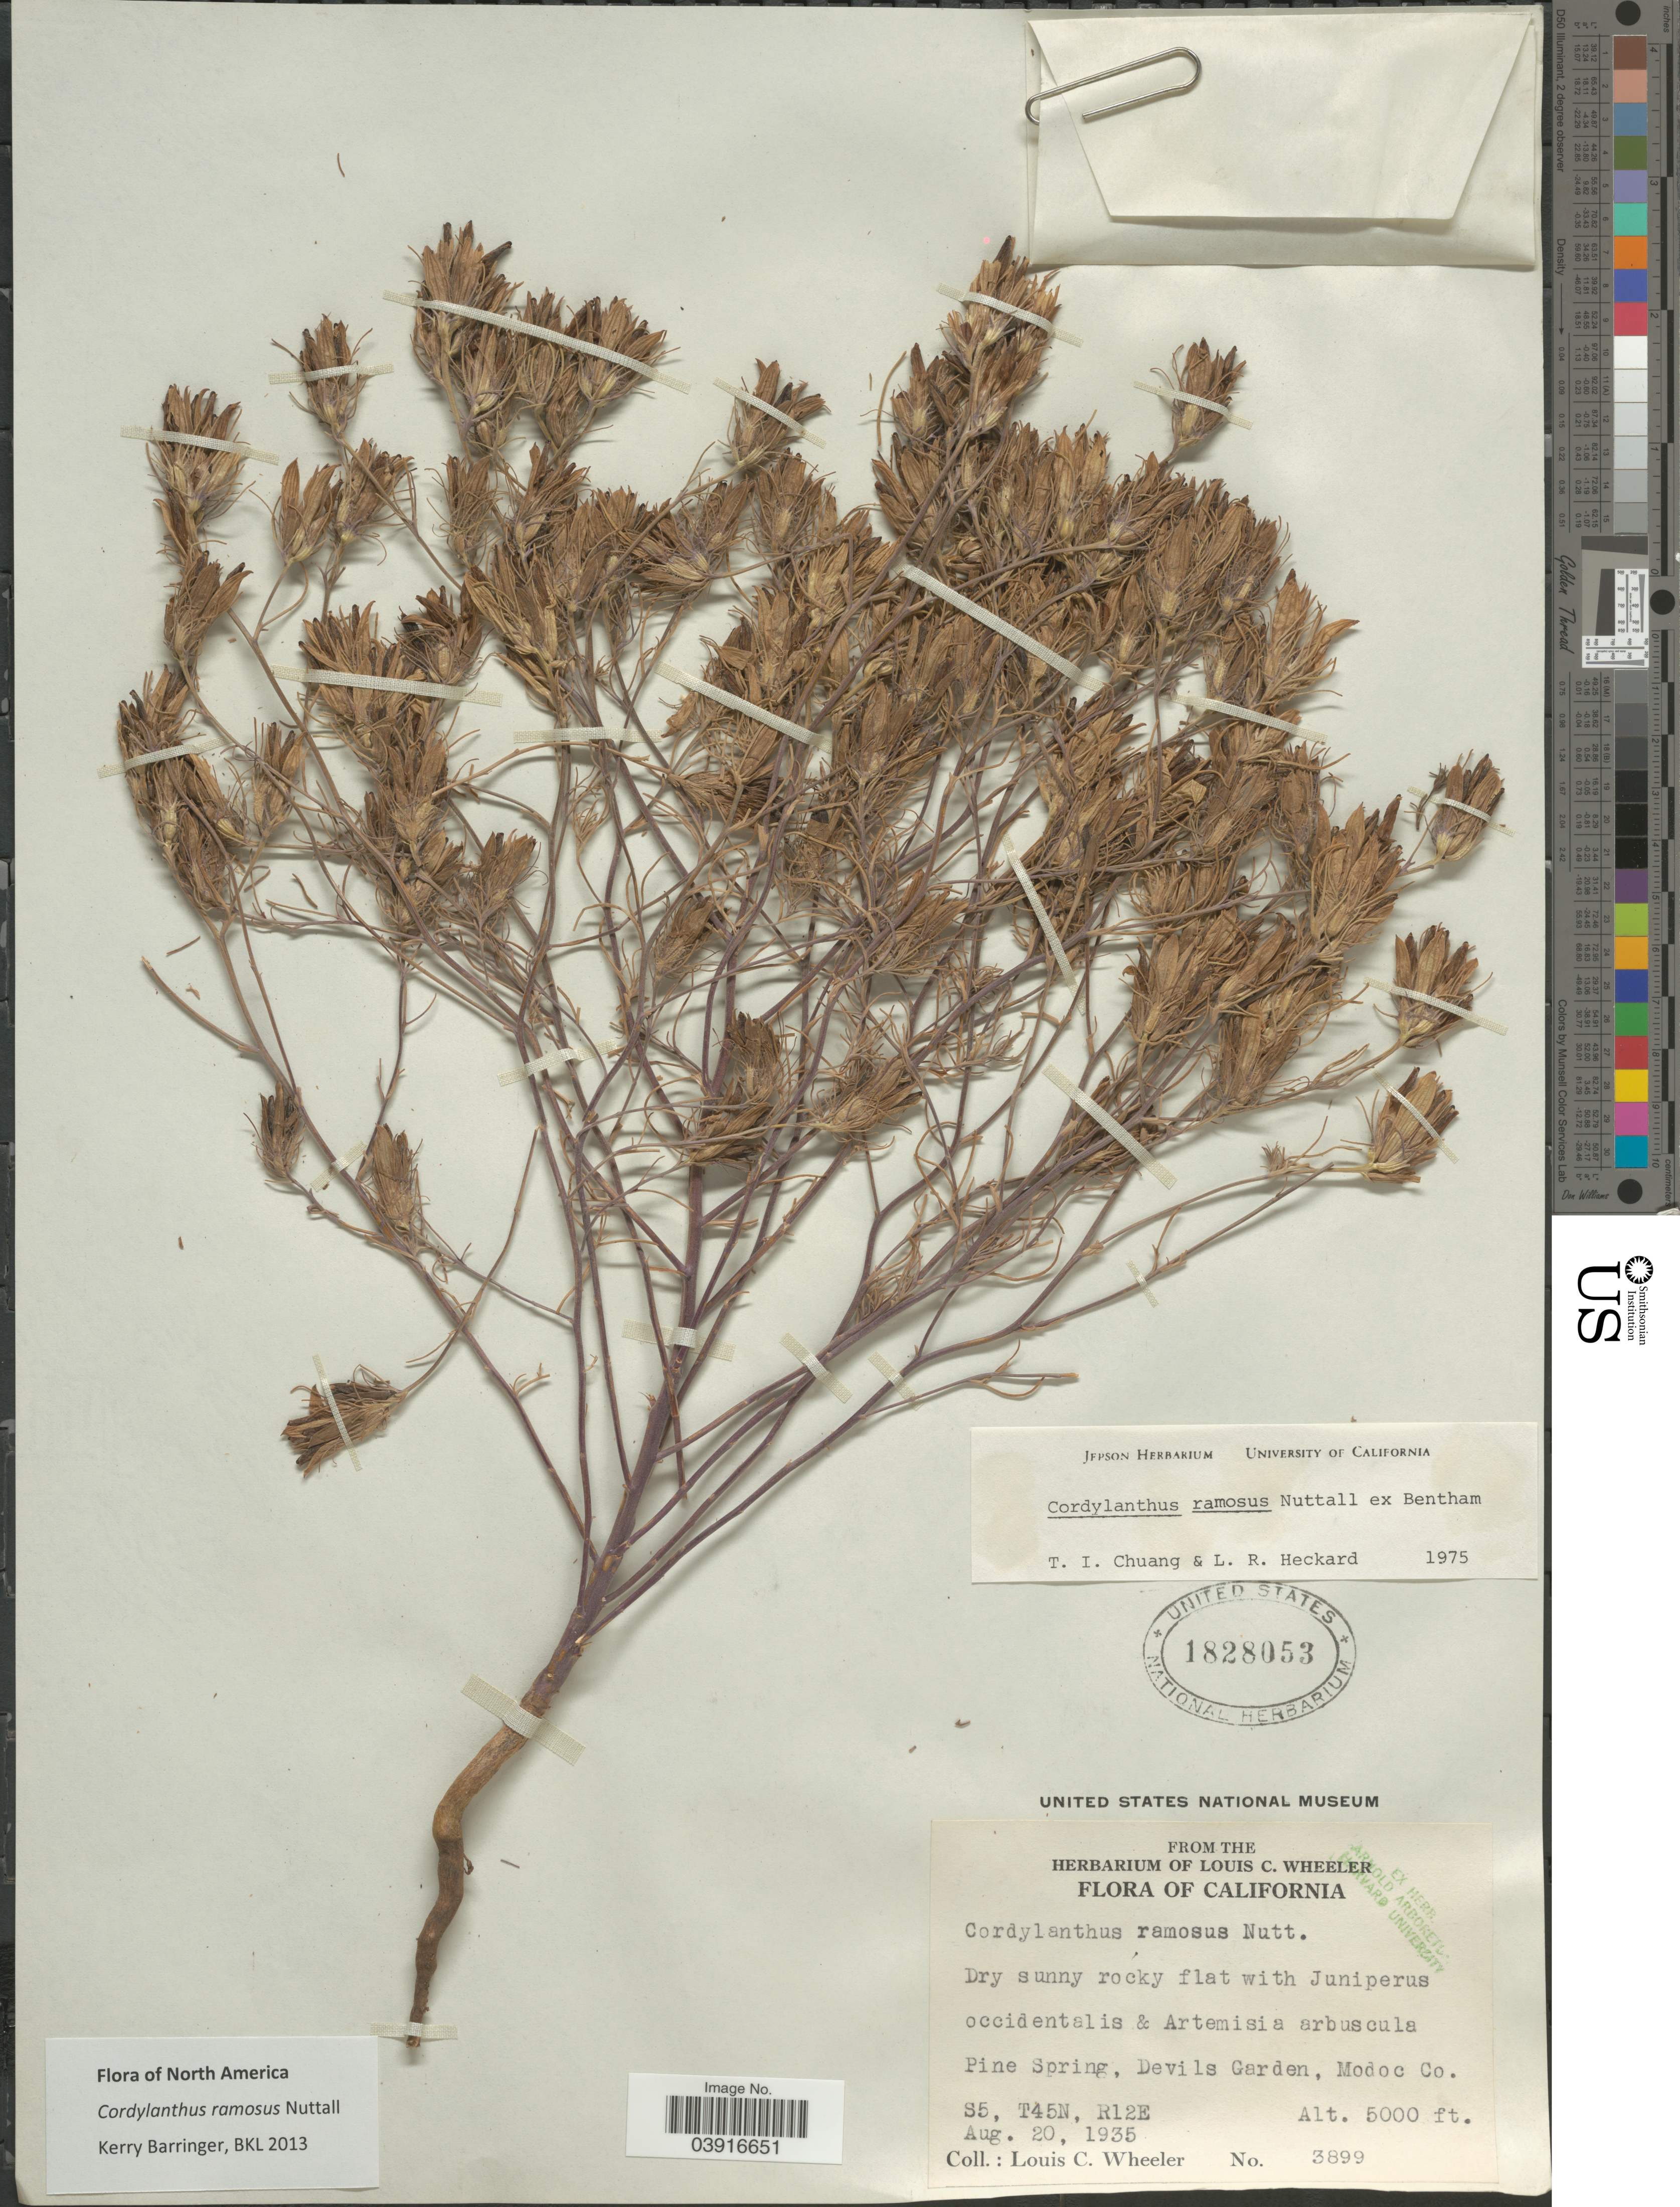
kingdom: Plantae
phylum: Tracheophyta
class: Magnoliopsida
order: Lamiales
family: Orobanchaceae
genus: Cordylanthus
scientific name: Cordylanthus ramosus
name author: Nutt. ex Benth.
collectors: L. C. Wheeler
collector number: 3899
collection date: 1935-08-20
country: United States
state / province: California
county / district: Modoc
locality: Pine Spring, Devils Garden, Modoc Co. S5, T45N, R12E.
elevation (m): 1524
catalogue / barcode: US 1828053